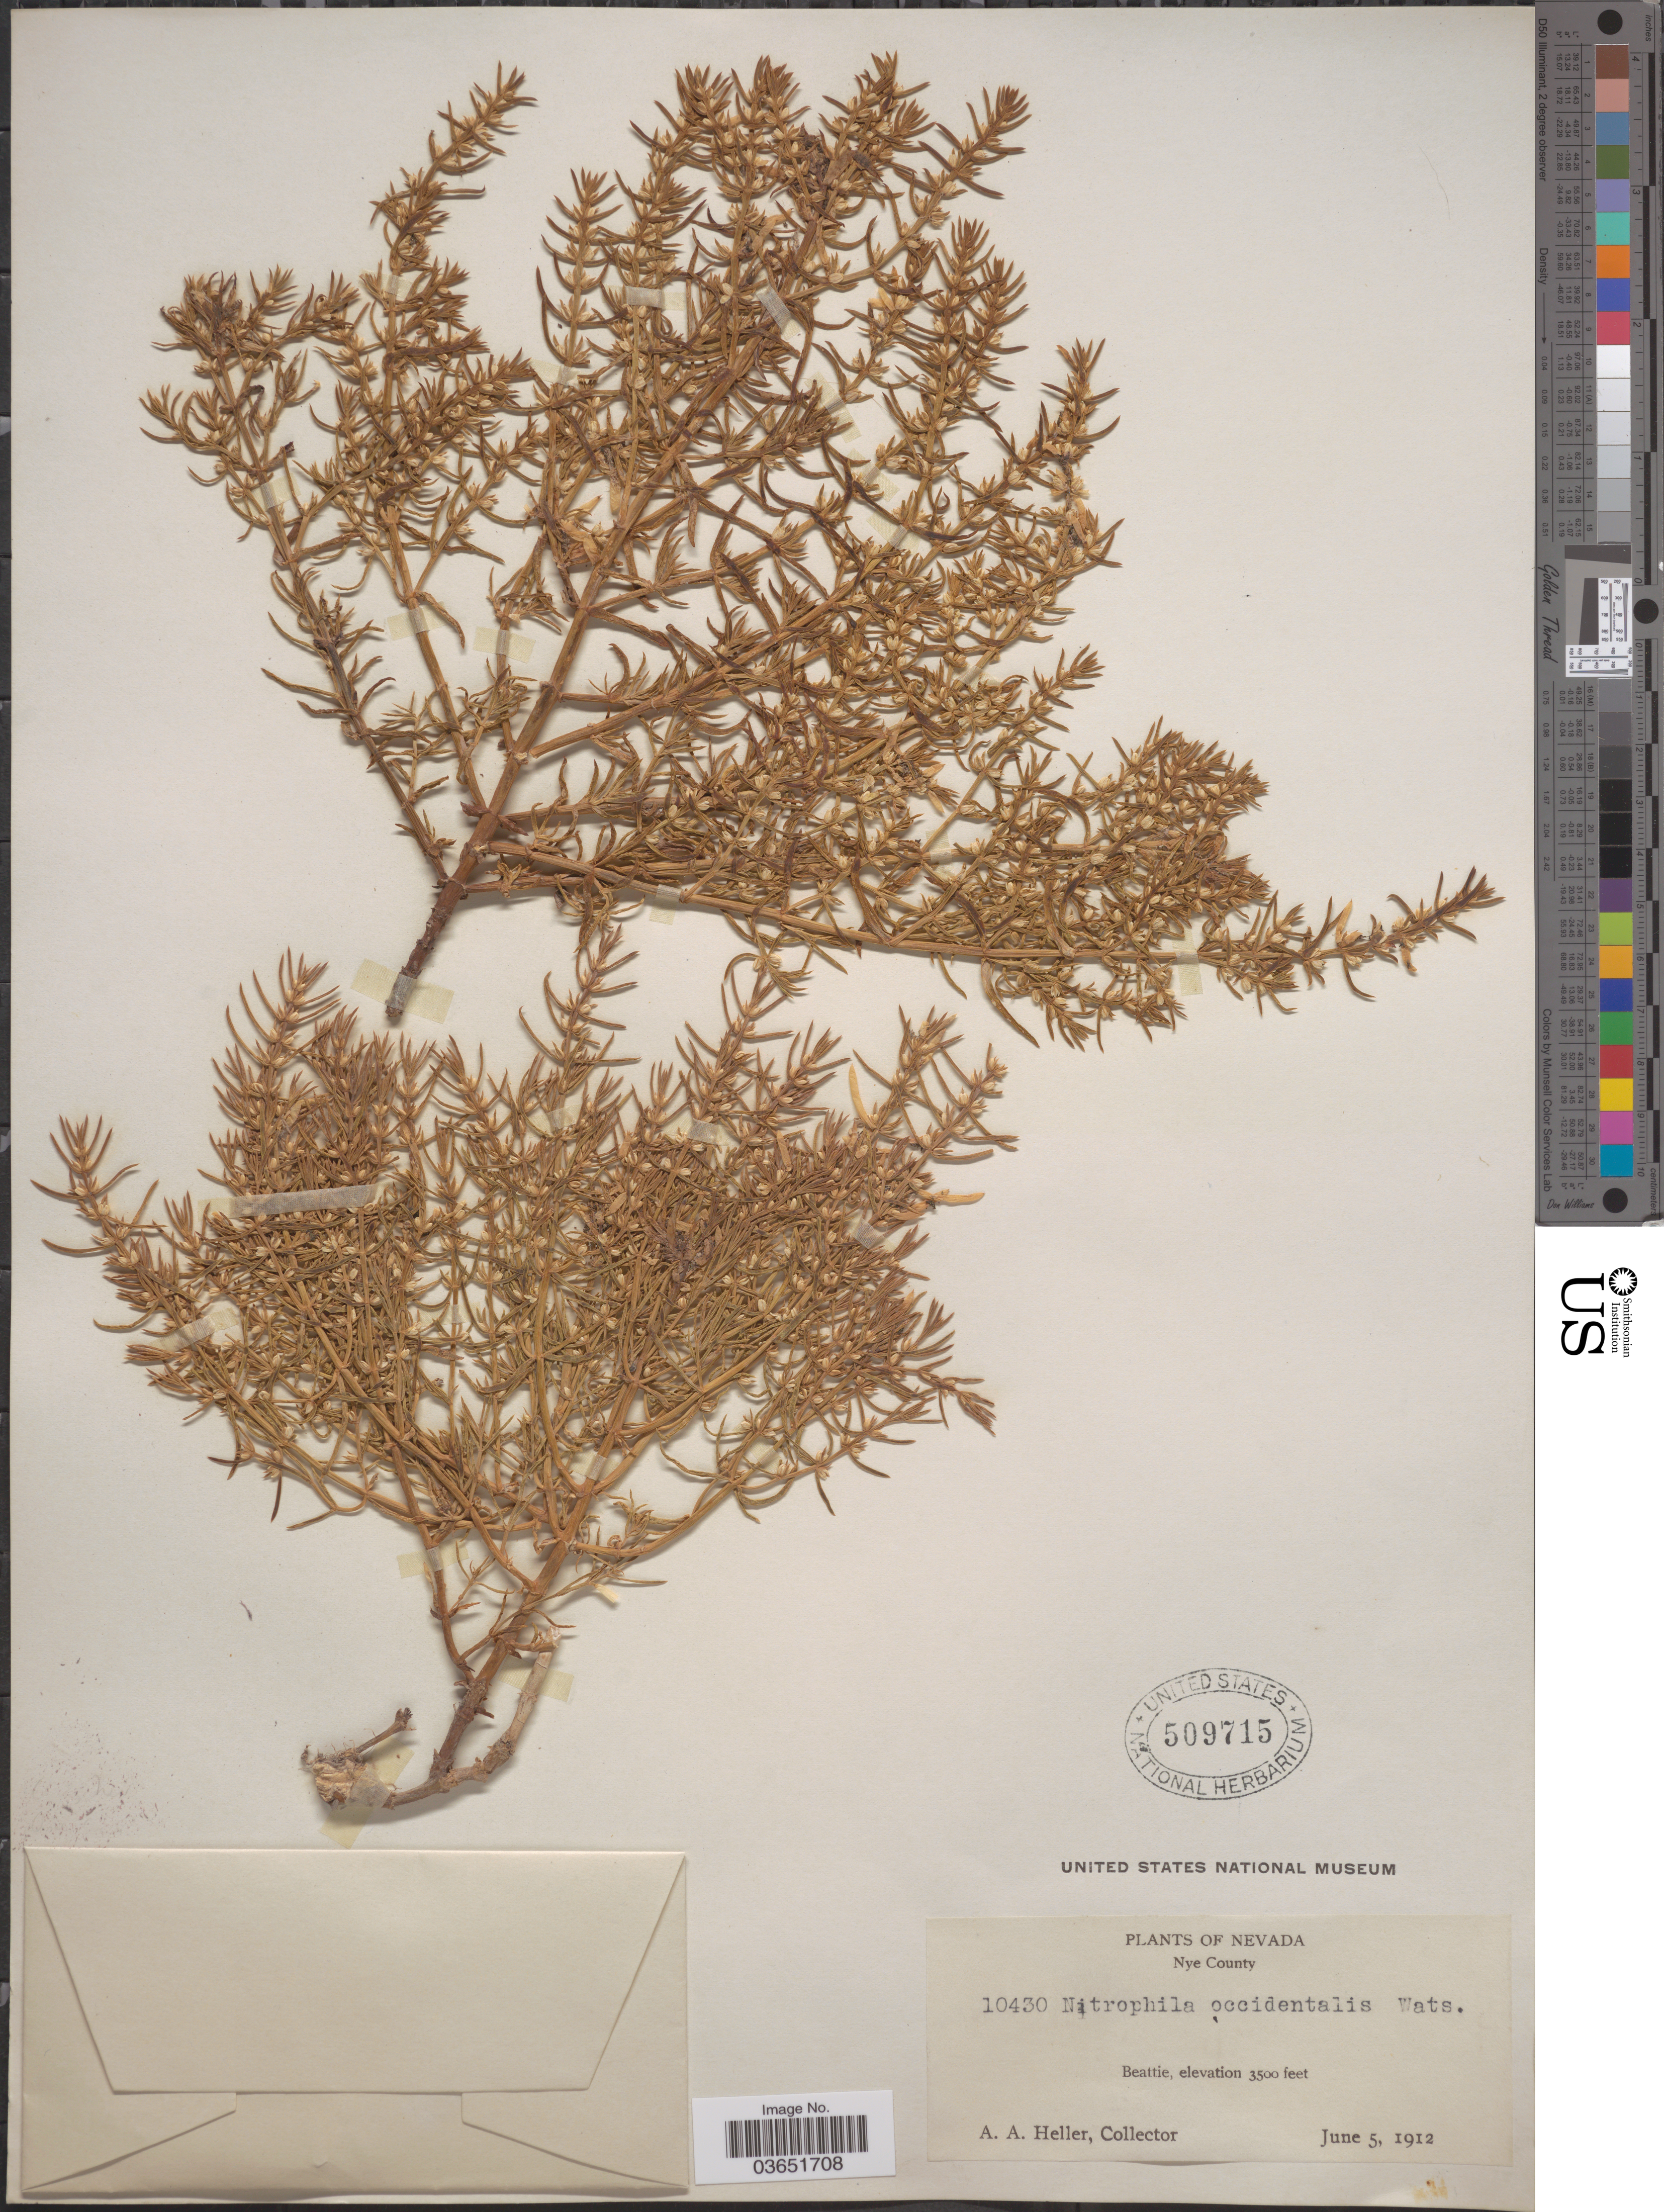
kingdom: Plantae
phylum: Tracheophyta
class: Magnoliopsida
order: Caryophyllales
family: Amaranthaceae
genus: Nitrophila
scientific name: Nitrophila occidentalis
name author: (Moq.) S. Watson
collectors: A. A. Heller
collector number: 10430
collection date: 1912-06-05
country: United States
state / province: Nevada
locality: Nye County. Beattie.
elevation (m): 1067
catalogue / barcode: US 509715